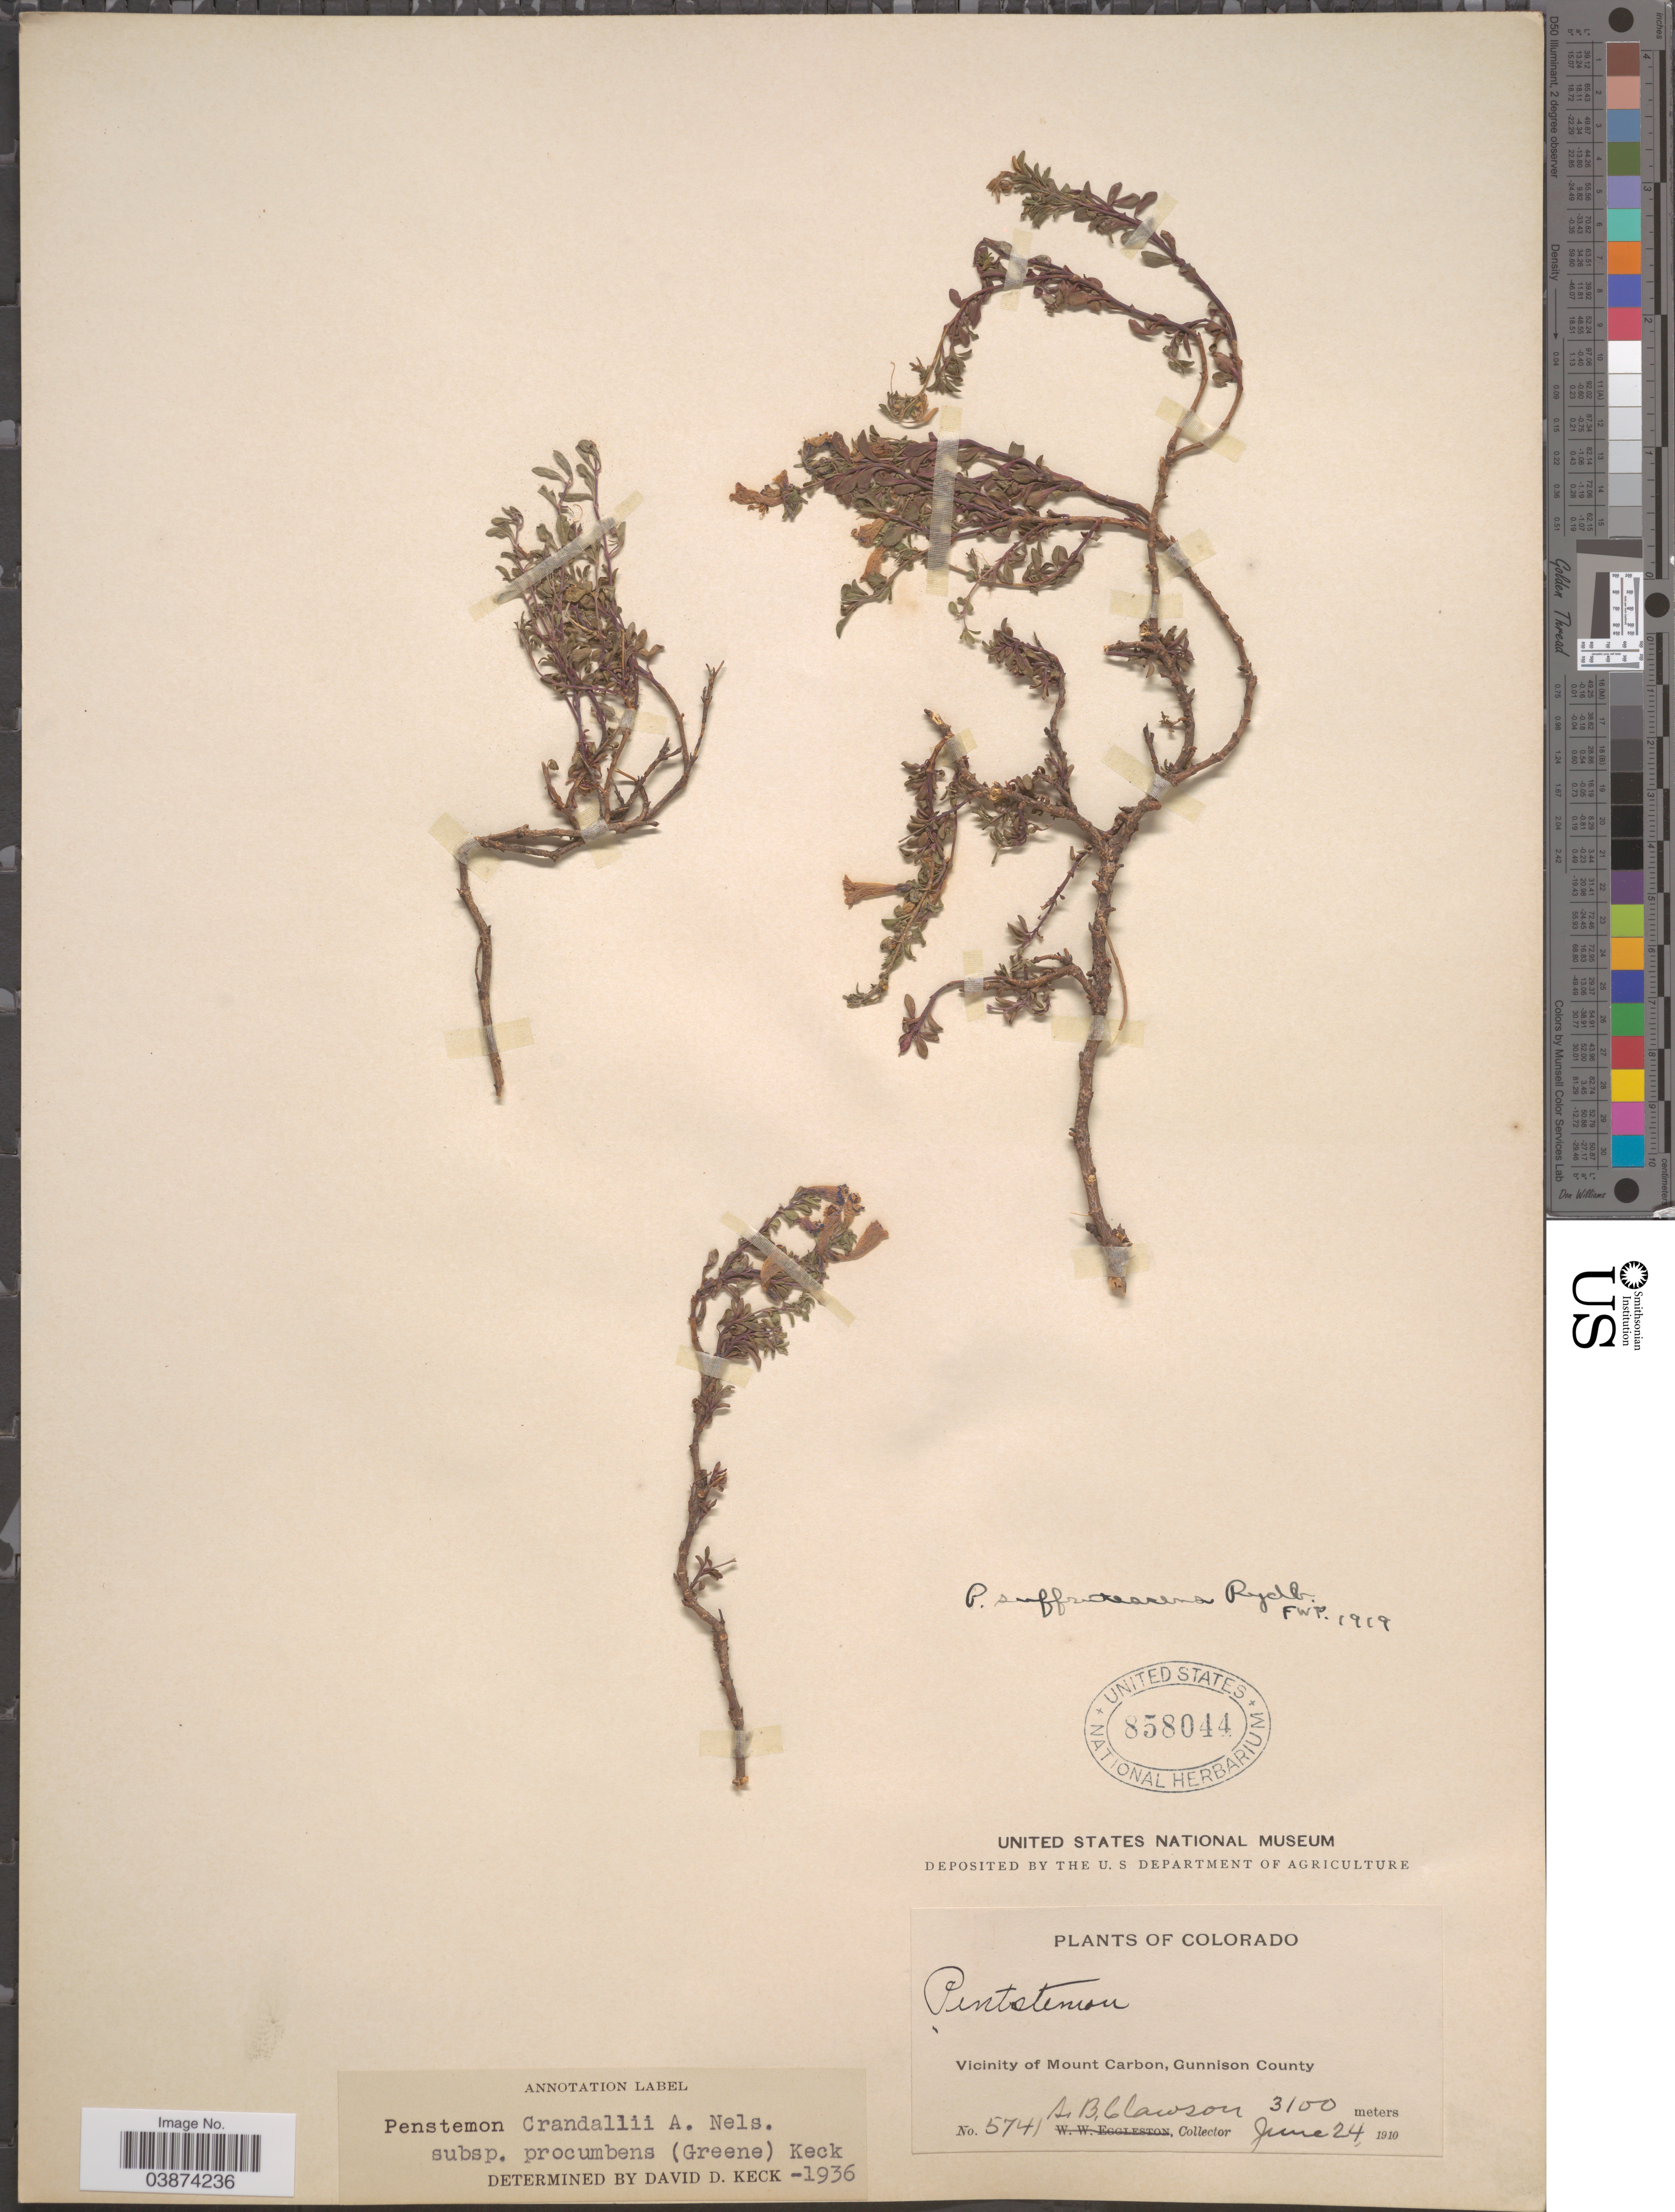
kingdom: Plantae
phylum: Tracheophyta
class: Magnoliopsida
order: Lamiales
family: Plantaginaceae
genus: Penstemon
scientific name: Penstemon crandallii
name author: A. Nelson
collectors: A. Clawson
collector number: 5741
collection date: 1910-06-24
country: United States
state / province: Colorado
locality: Vicinity of Mount Carbon, Gunnison County.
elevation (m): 3100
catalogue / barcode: US 858044